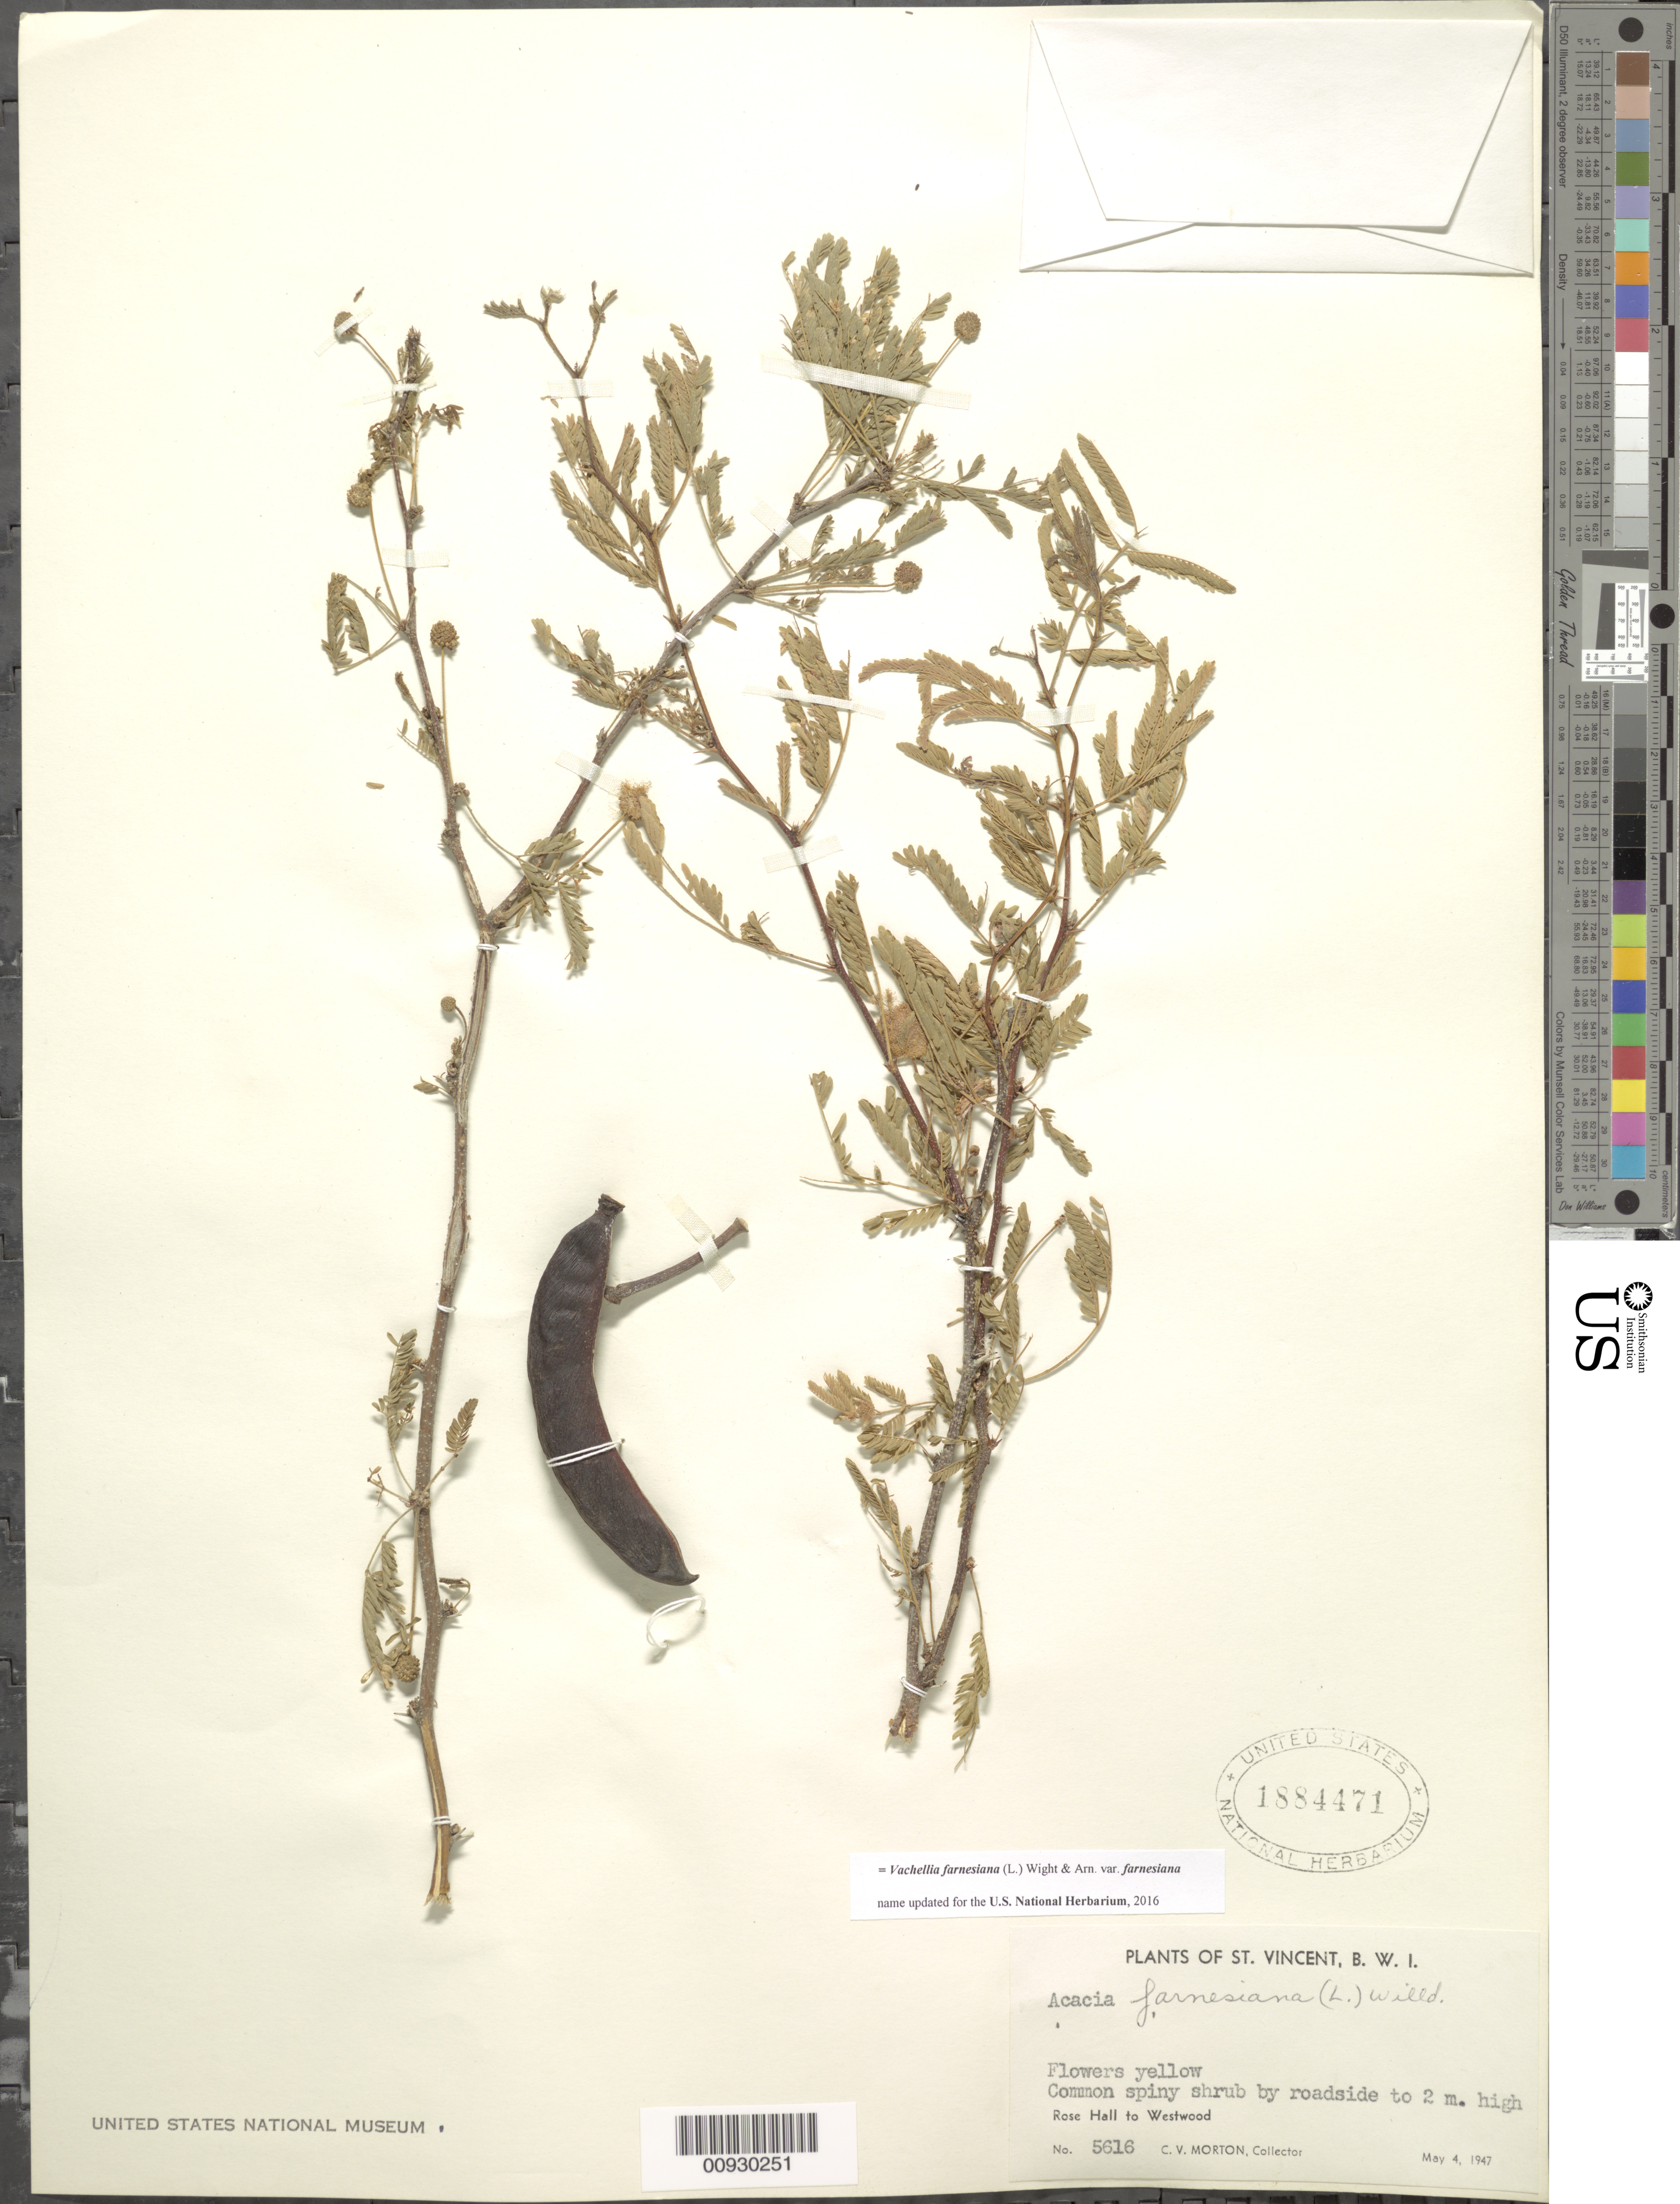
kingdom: Plantae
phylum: Tracheophyta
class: Magnoliopsida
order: Fabales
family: Fabaceae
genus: Vachellia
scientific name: Vachellia farnesiana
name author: (L.) Wight & Arn.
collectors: C. V. Morton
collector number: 5616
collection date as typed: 04 May 1947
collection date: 1947-05-04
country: St. Vincent - Grenadines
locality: Rose Hall to Westwood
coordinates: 0 N, 0 E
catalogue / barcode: US 1884471